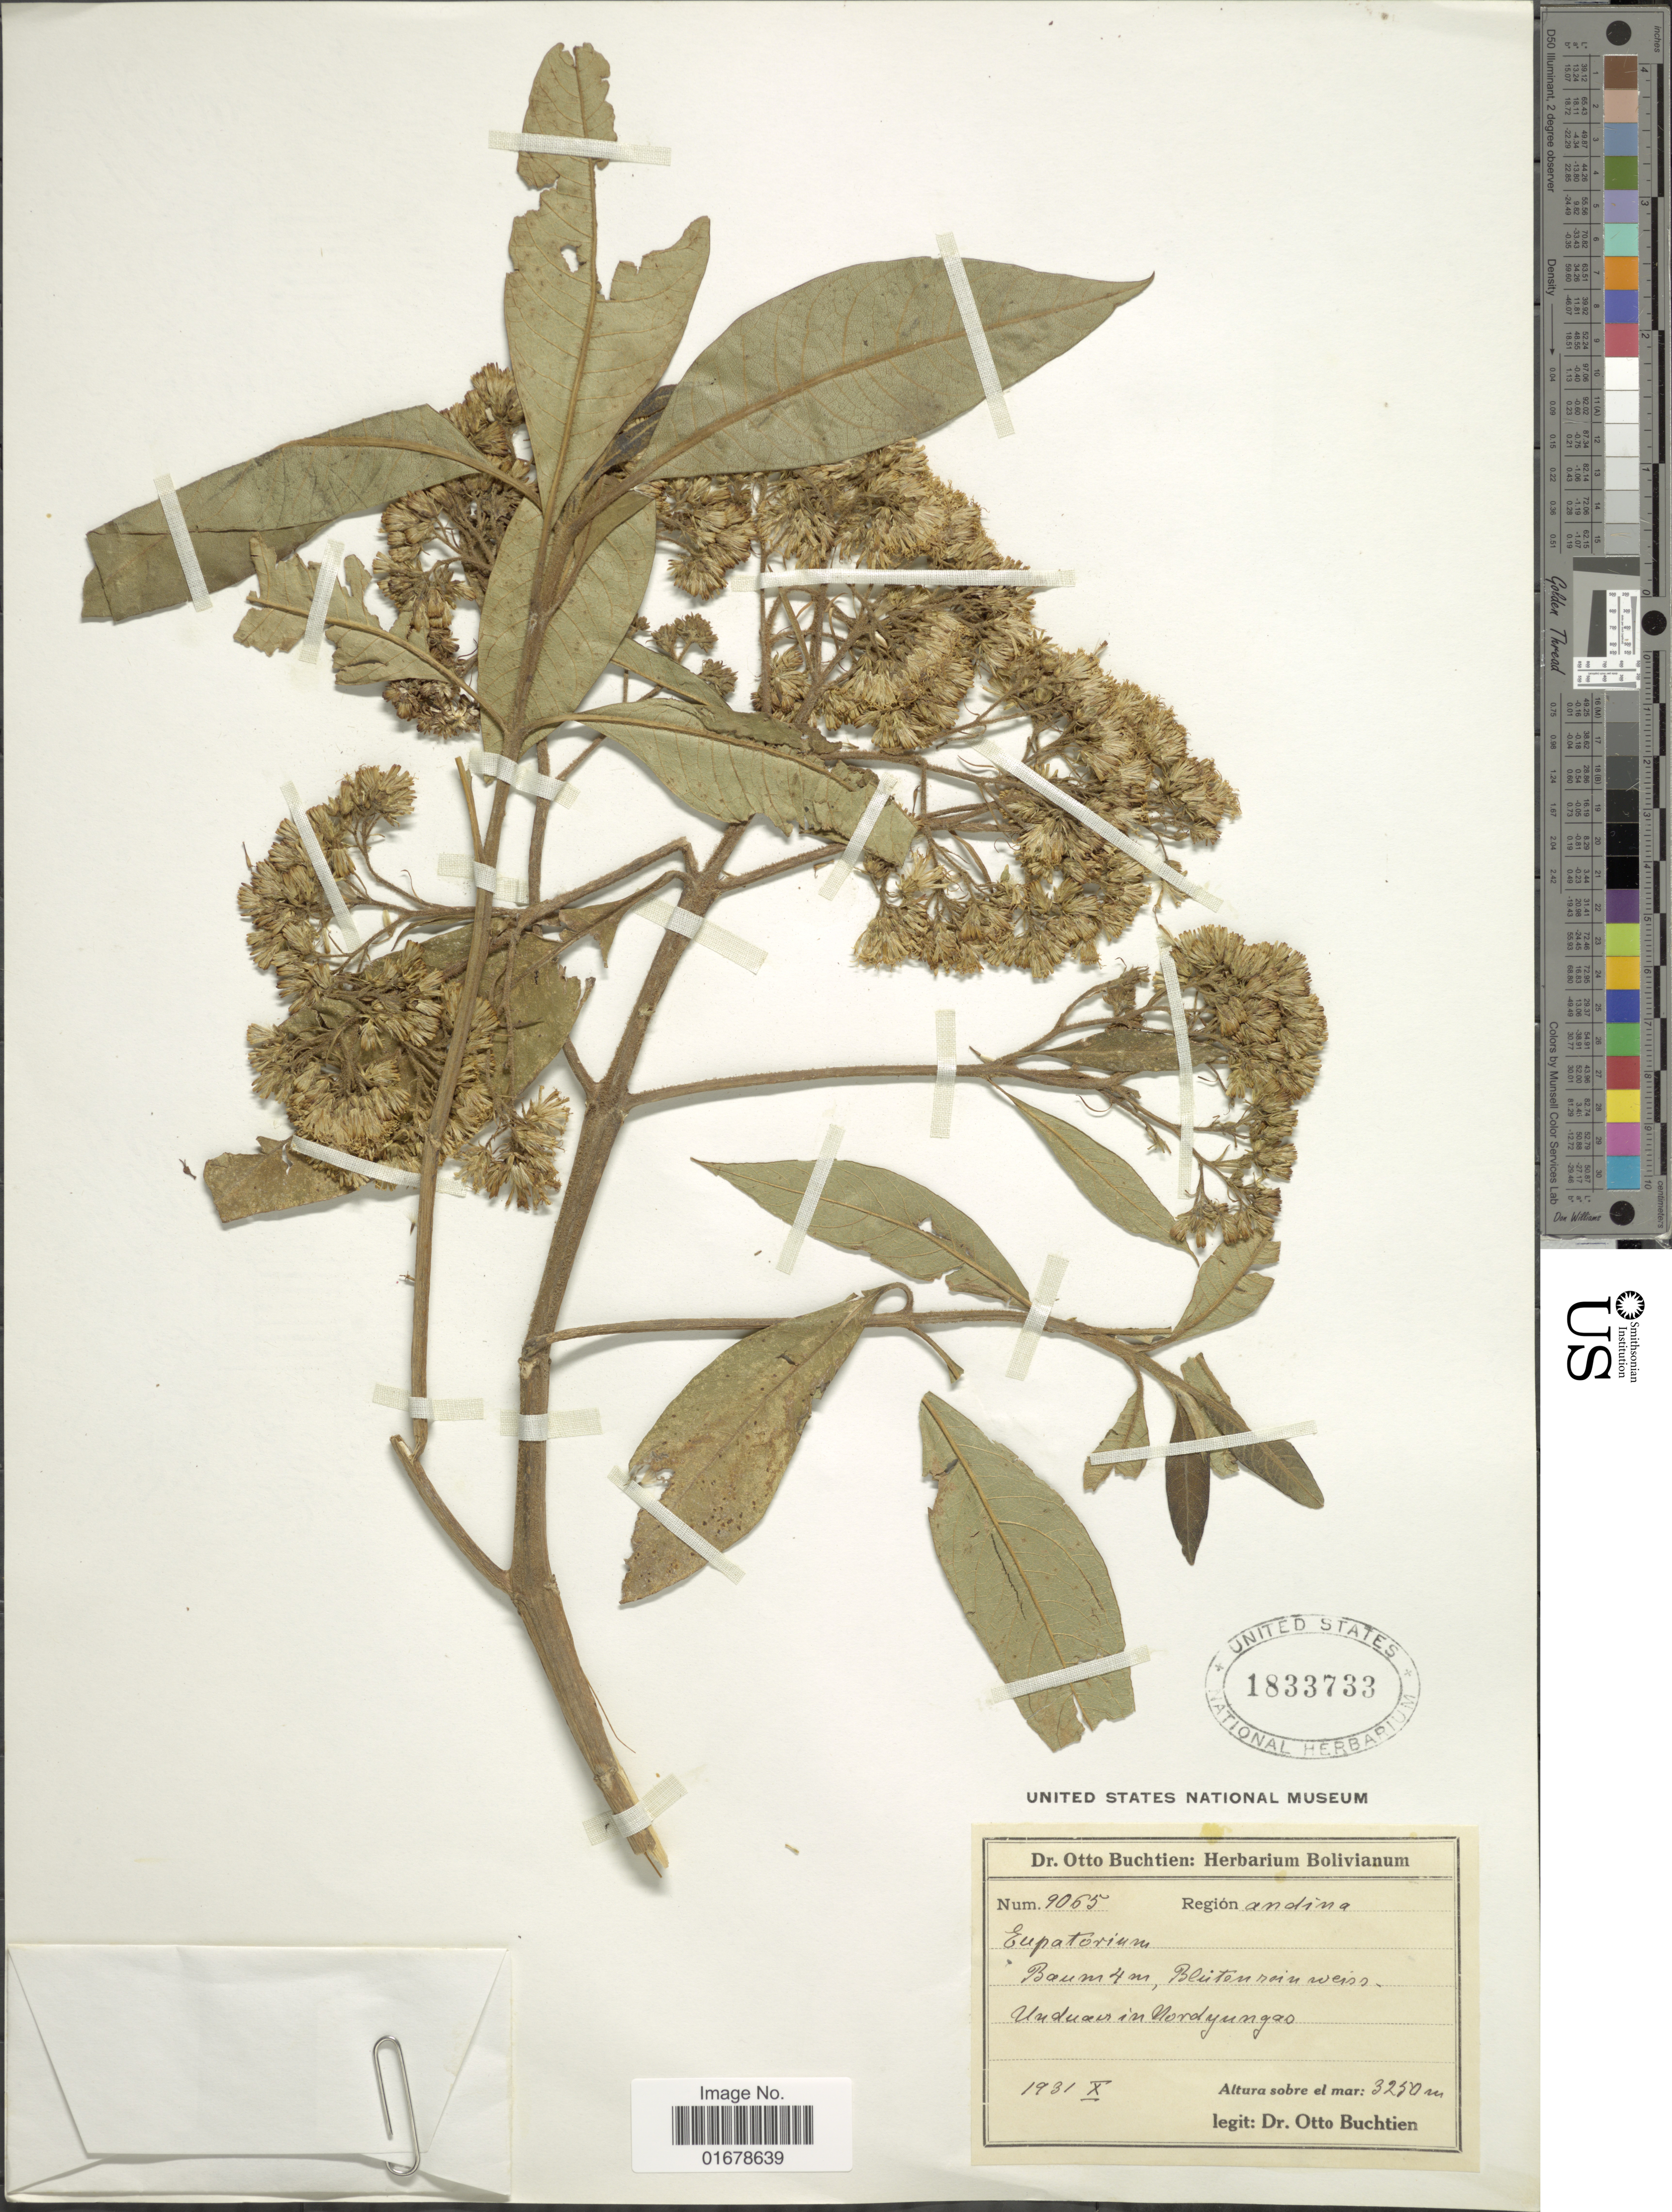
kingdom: Plantae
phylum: Tracheophyta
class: Magnoliopsida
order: Asterales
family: Asteraceae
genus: Ageratina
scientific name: Ageratina sp.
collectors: O. Buchtien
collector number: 9065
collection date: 1931-10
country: Bolivia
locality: Region Andina, Baum 4m , Blutonrain weiss, Unidavi in Nordyungas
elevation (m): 3250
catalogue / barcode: US 1833733